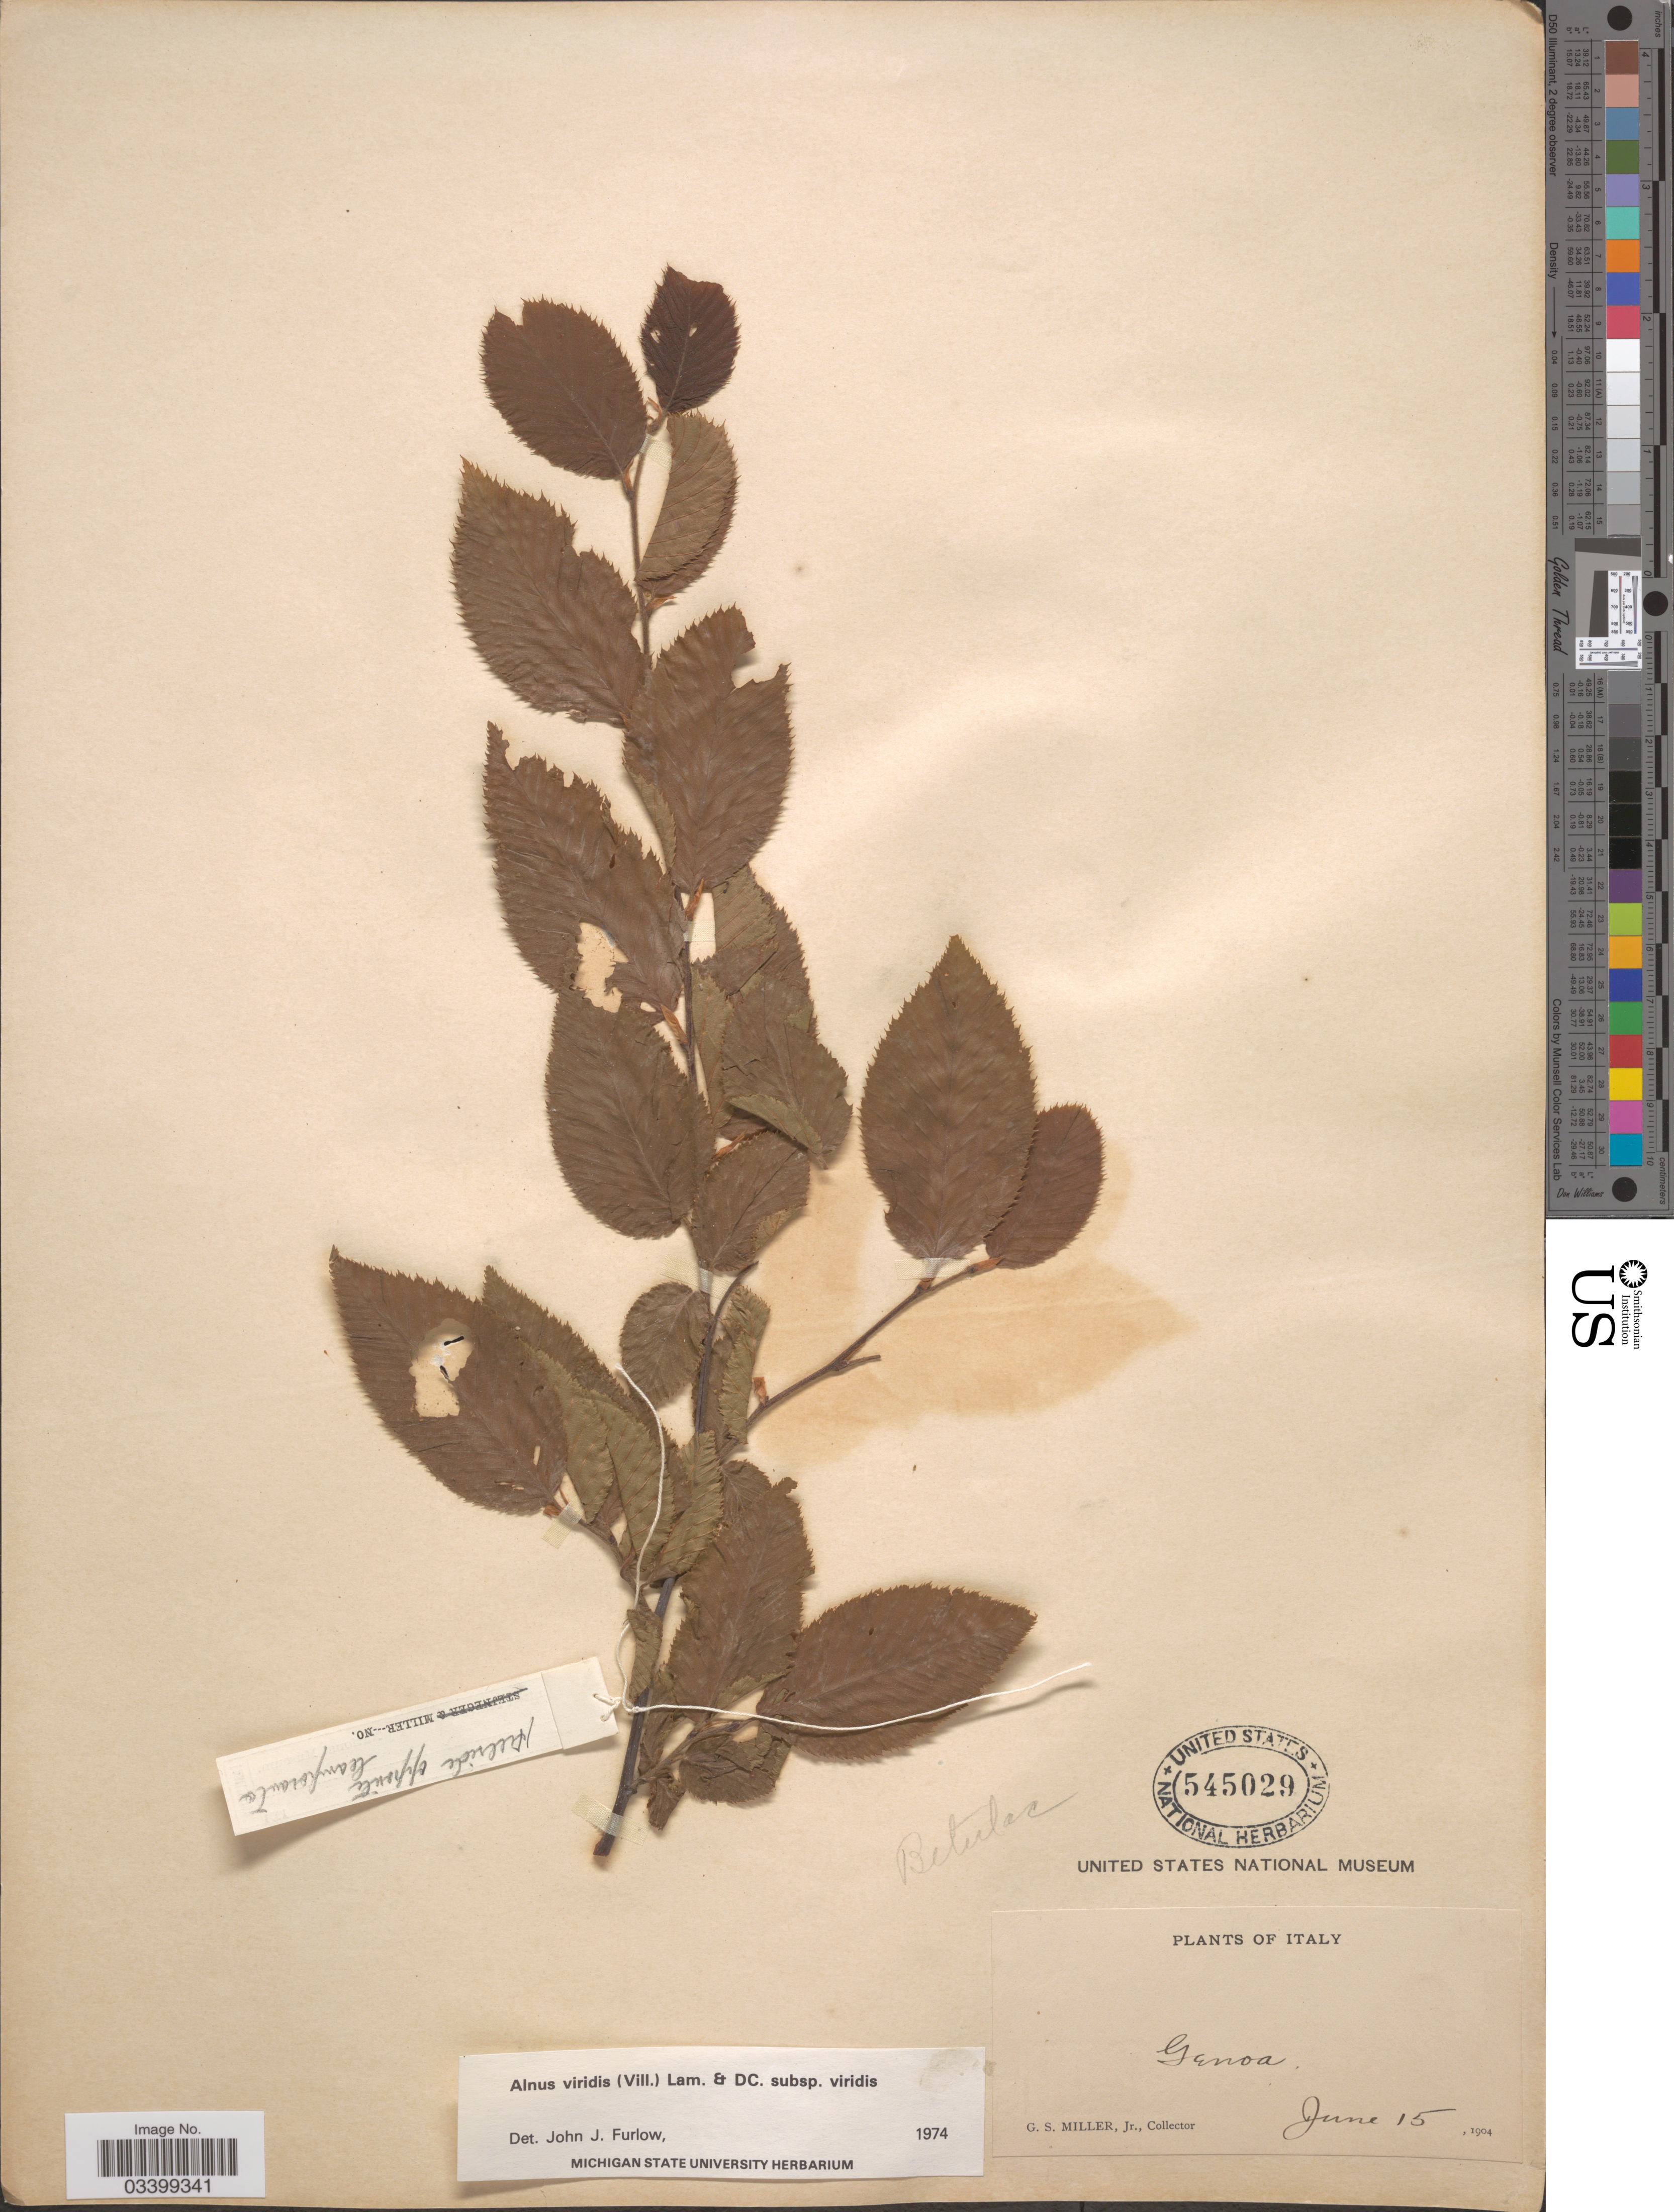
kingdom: Plantae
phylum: Tracheophyta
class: Magnoliopsida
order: Fagales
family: Betulaceae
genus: Alnus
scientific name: Alnus viridis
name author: (Chaix) DC.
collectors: G. S. Miller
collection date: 1904-06-15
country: Italy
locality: Genoa.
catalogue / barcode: US 545029